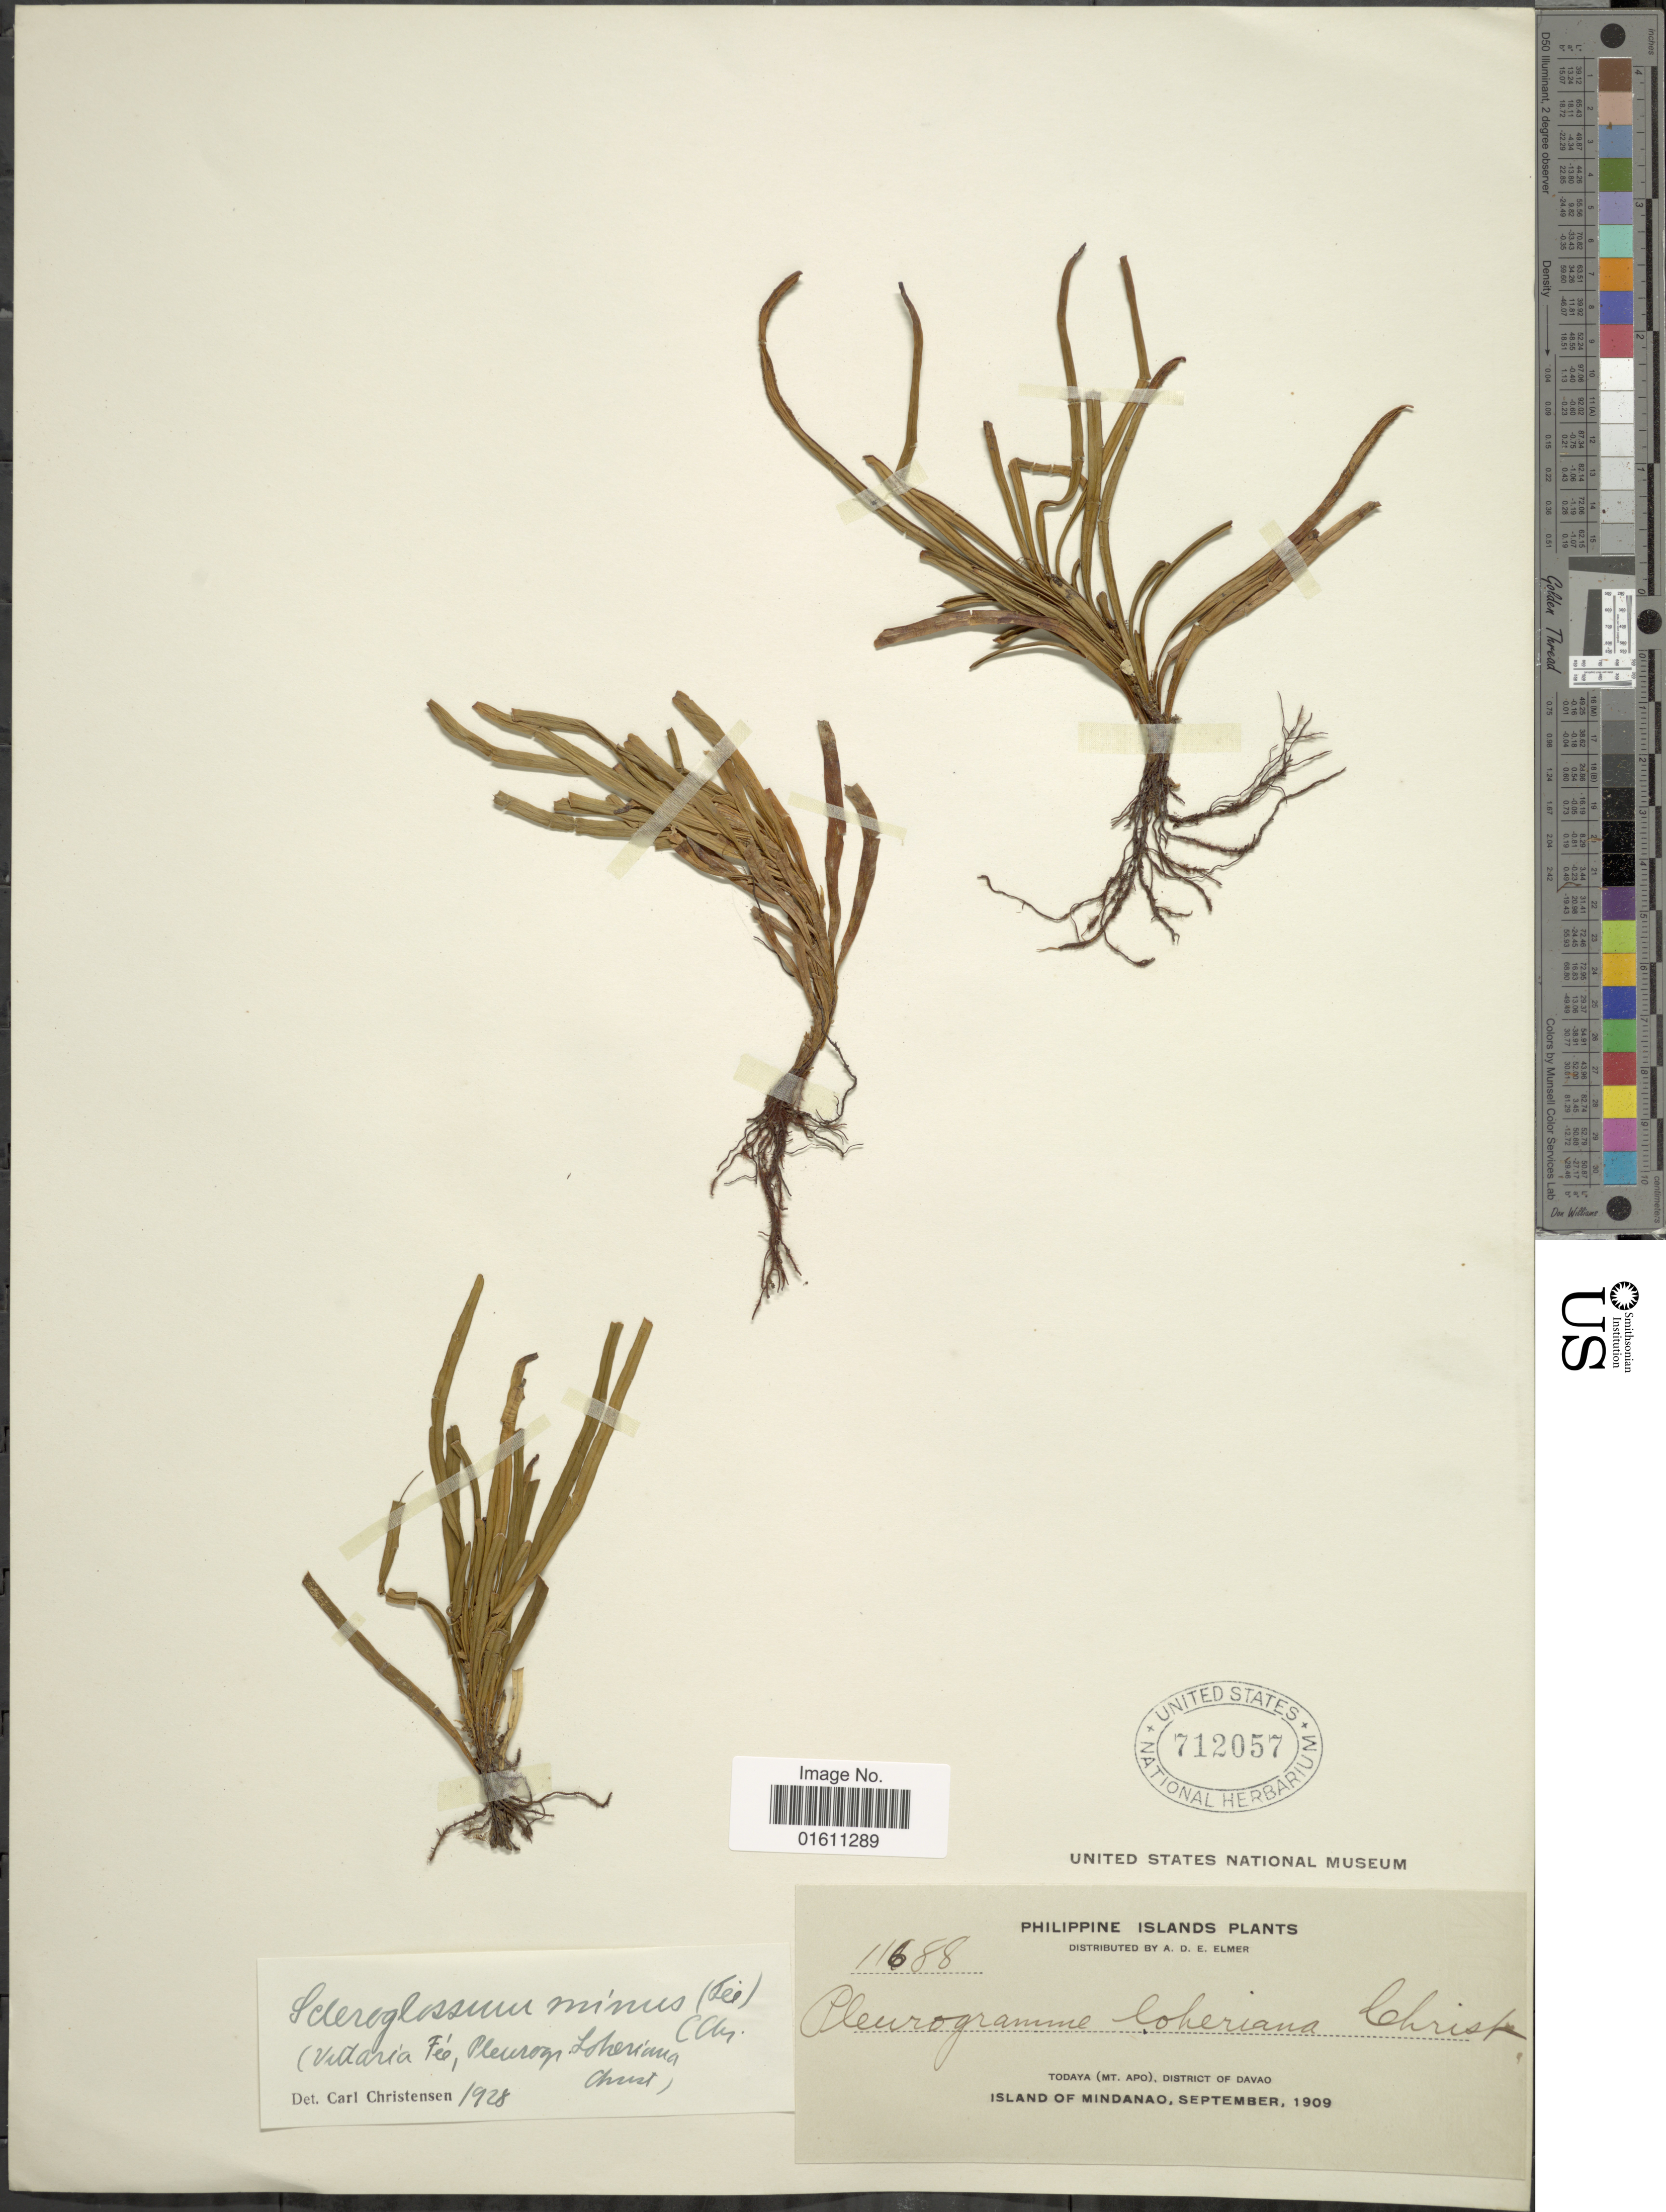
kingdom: Plantae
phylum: Tracheophyta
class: Polypodiopsida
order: Polypodiales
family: Polypodiaceae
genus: Scleroglossum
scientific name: Scleroglossum minus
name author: (Fée) C. Chr.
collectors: A. D. E. Elmer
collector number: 11688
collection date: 1909-09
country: Philippines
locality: Philippine Islands, Today (Mt. apo.) district of Davao, Island of Mindanoa.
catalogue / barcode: US 712057